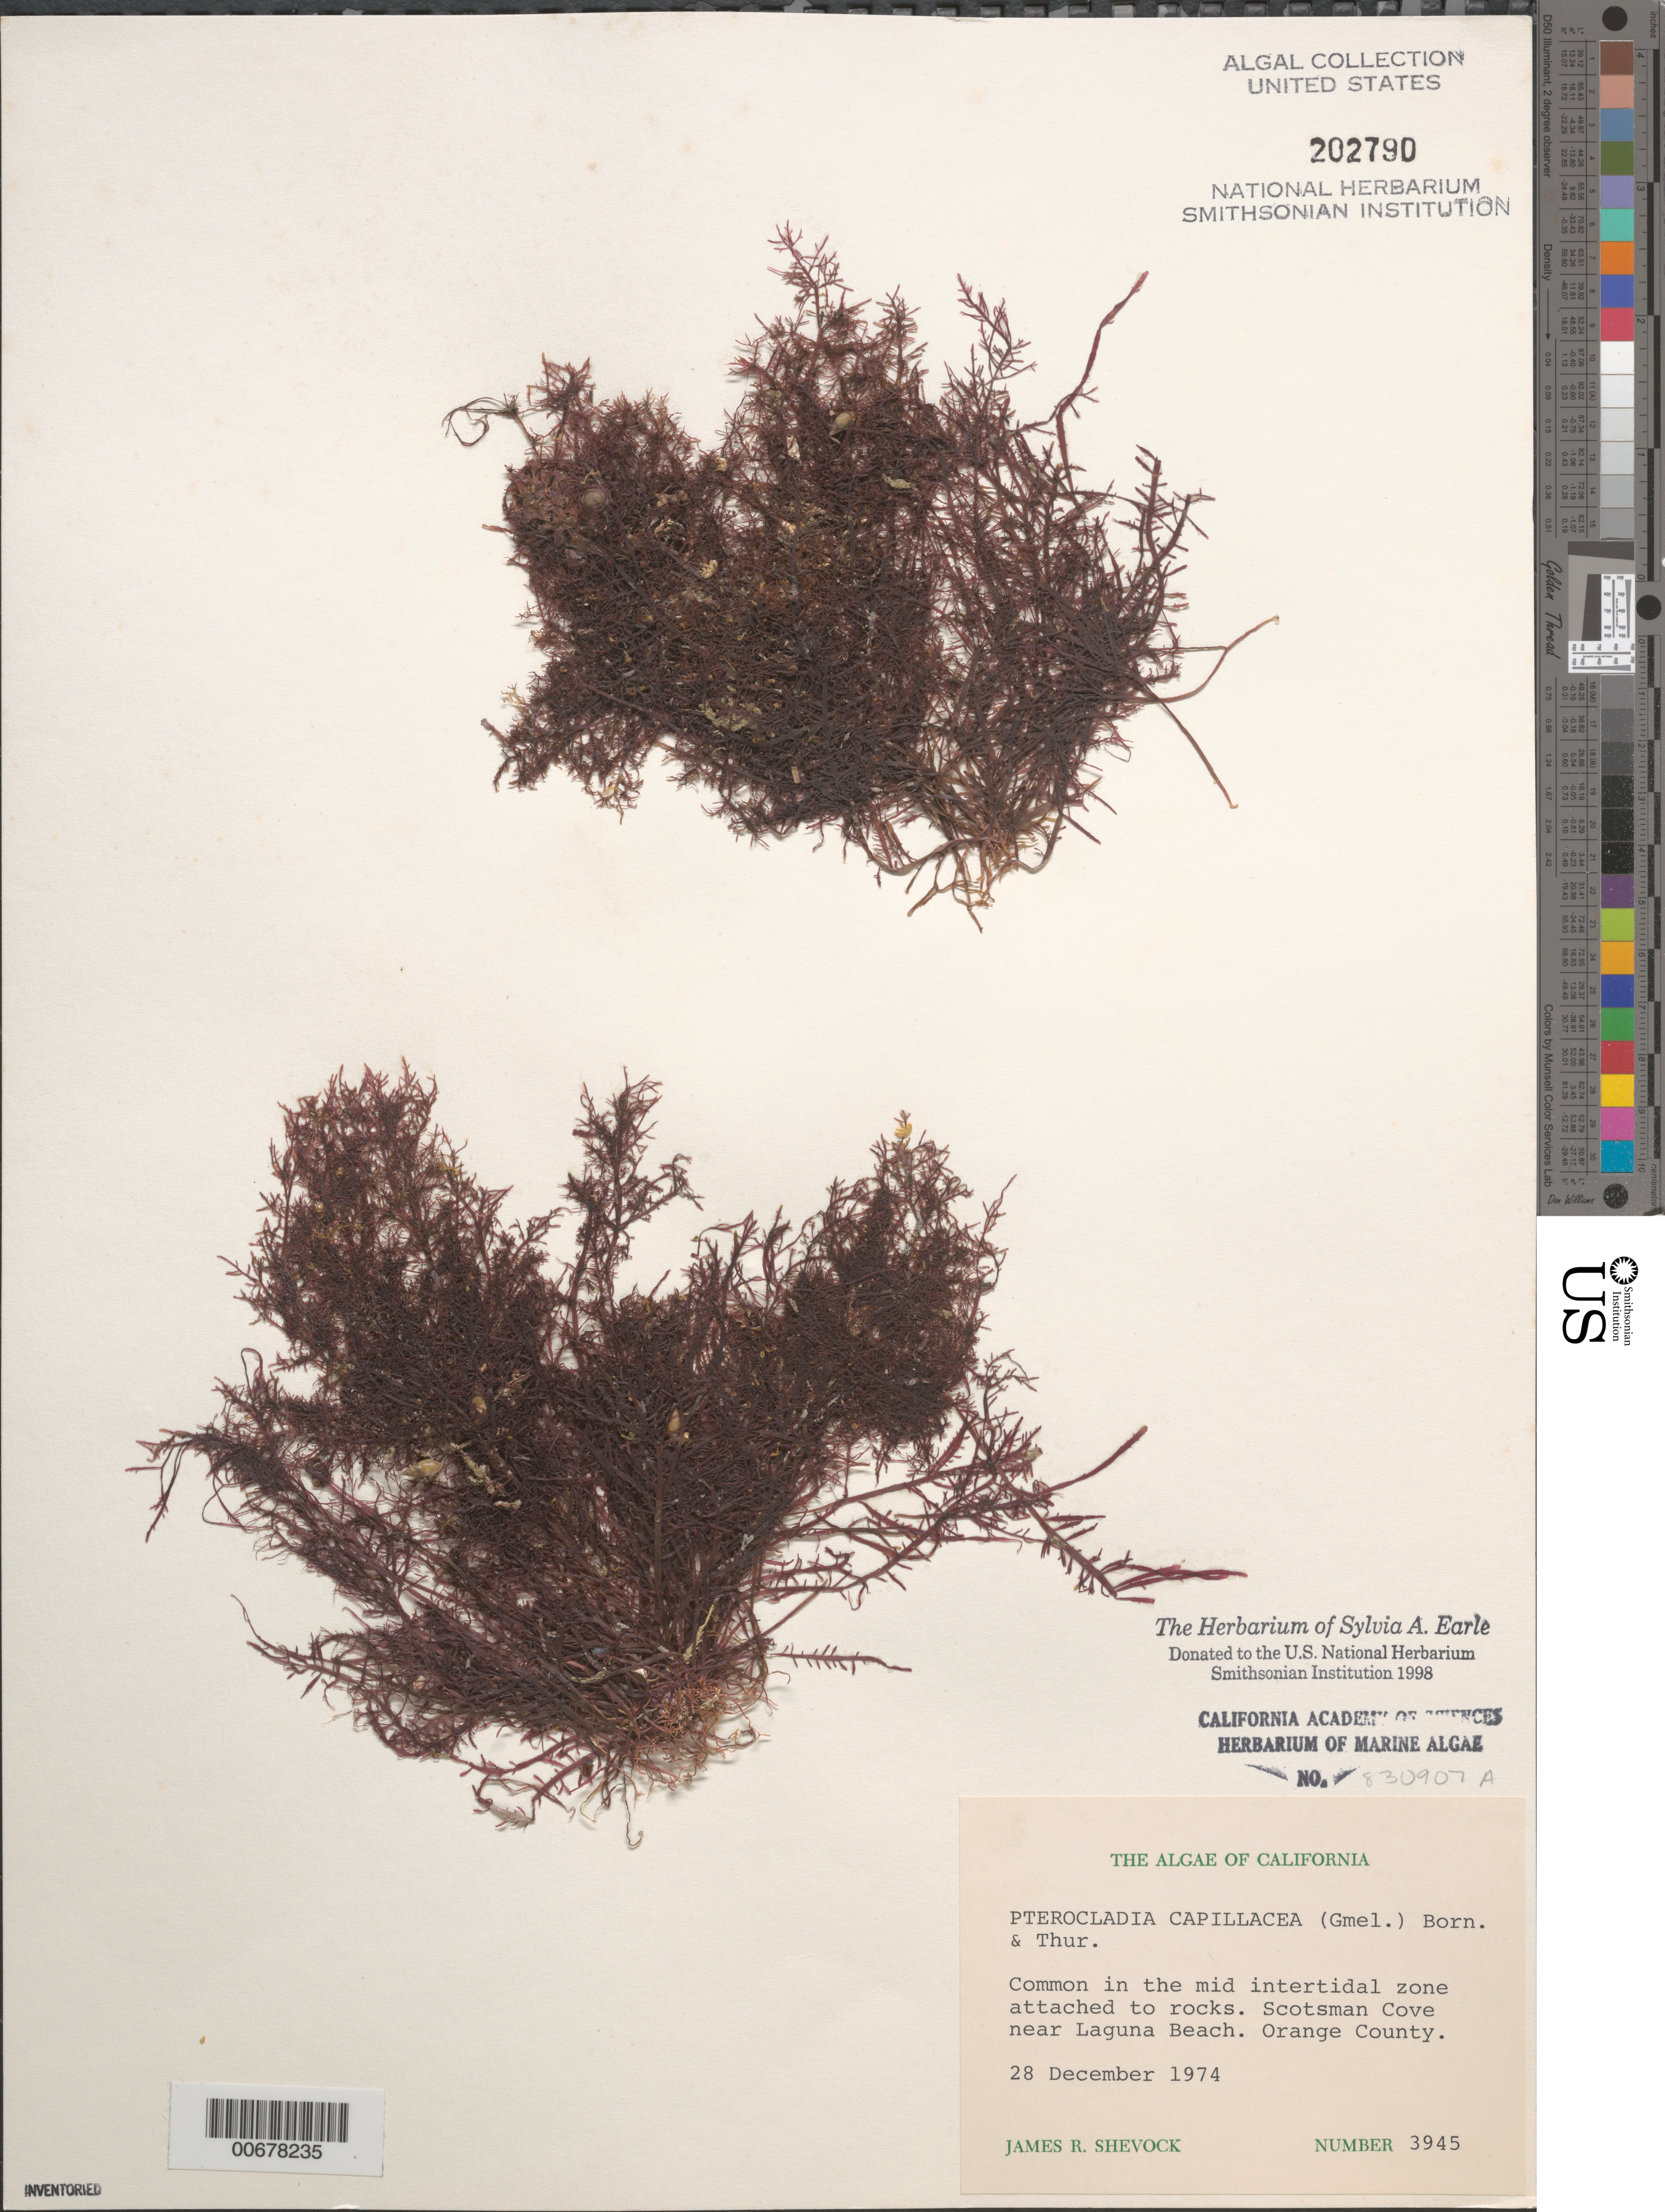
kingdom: Plantae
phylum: Rhodophyta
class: Florideophyceae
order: Gelidiales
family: Pterocladiaceae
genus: Pterocladiella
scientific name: Pterocladiella capillacea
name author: (S.G. Gmel.) Santelices & Hommers.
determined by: Algae name updating Project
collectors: J. R. Shevock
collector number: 3945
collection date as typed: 28 Dec 1974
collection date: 1974-12-28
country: United States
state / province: California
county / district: Orange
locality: Scotsman Cove, near Laguna Beach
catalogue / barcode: US 202790